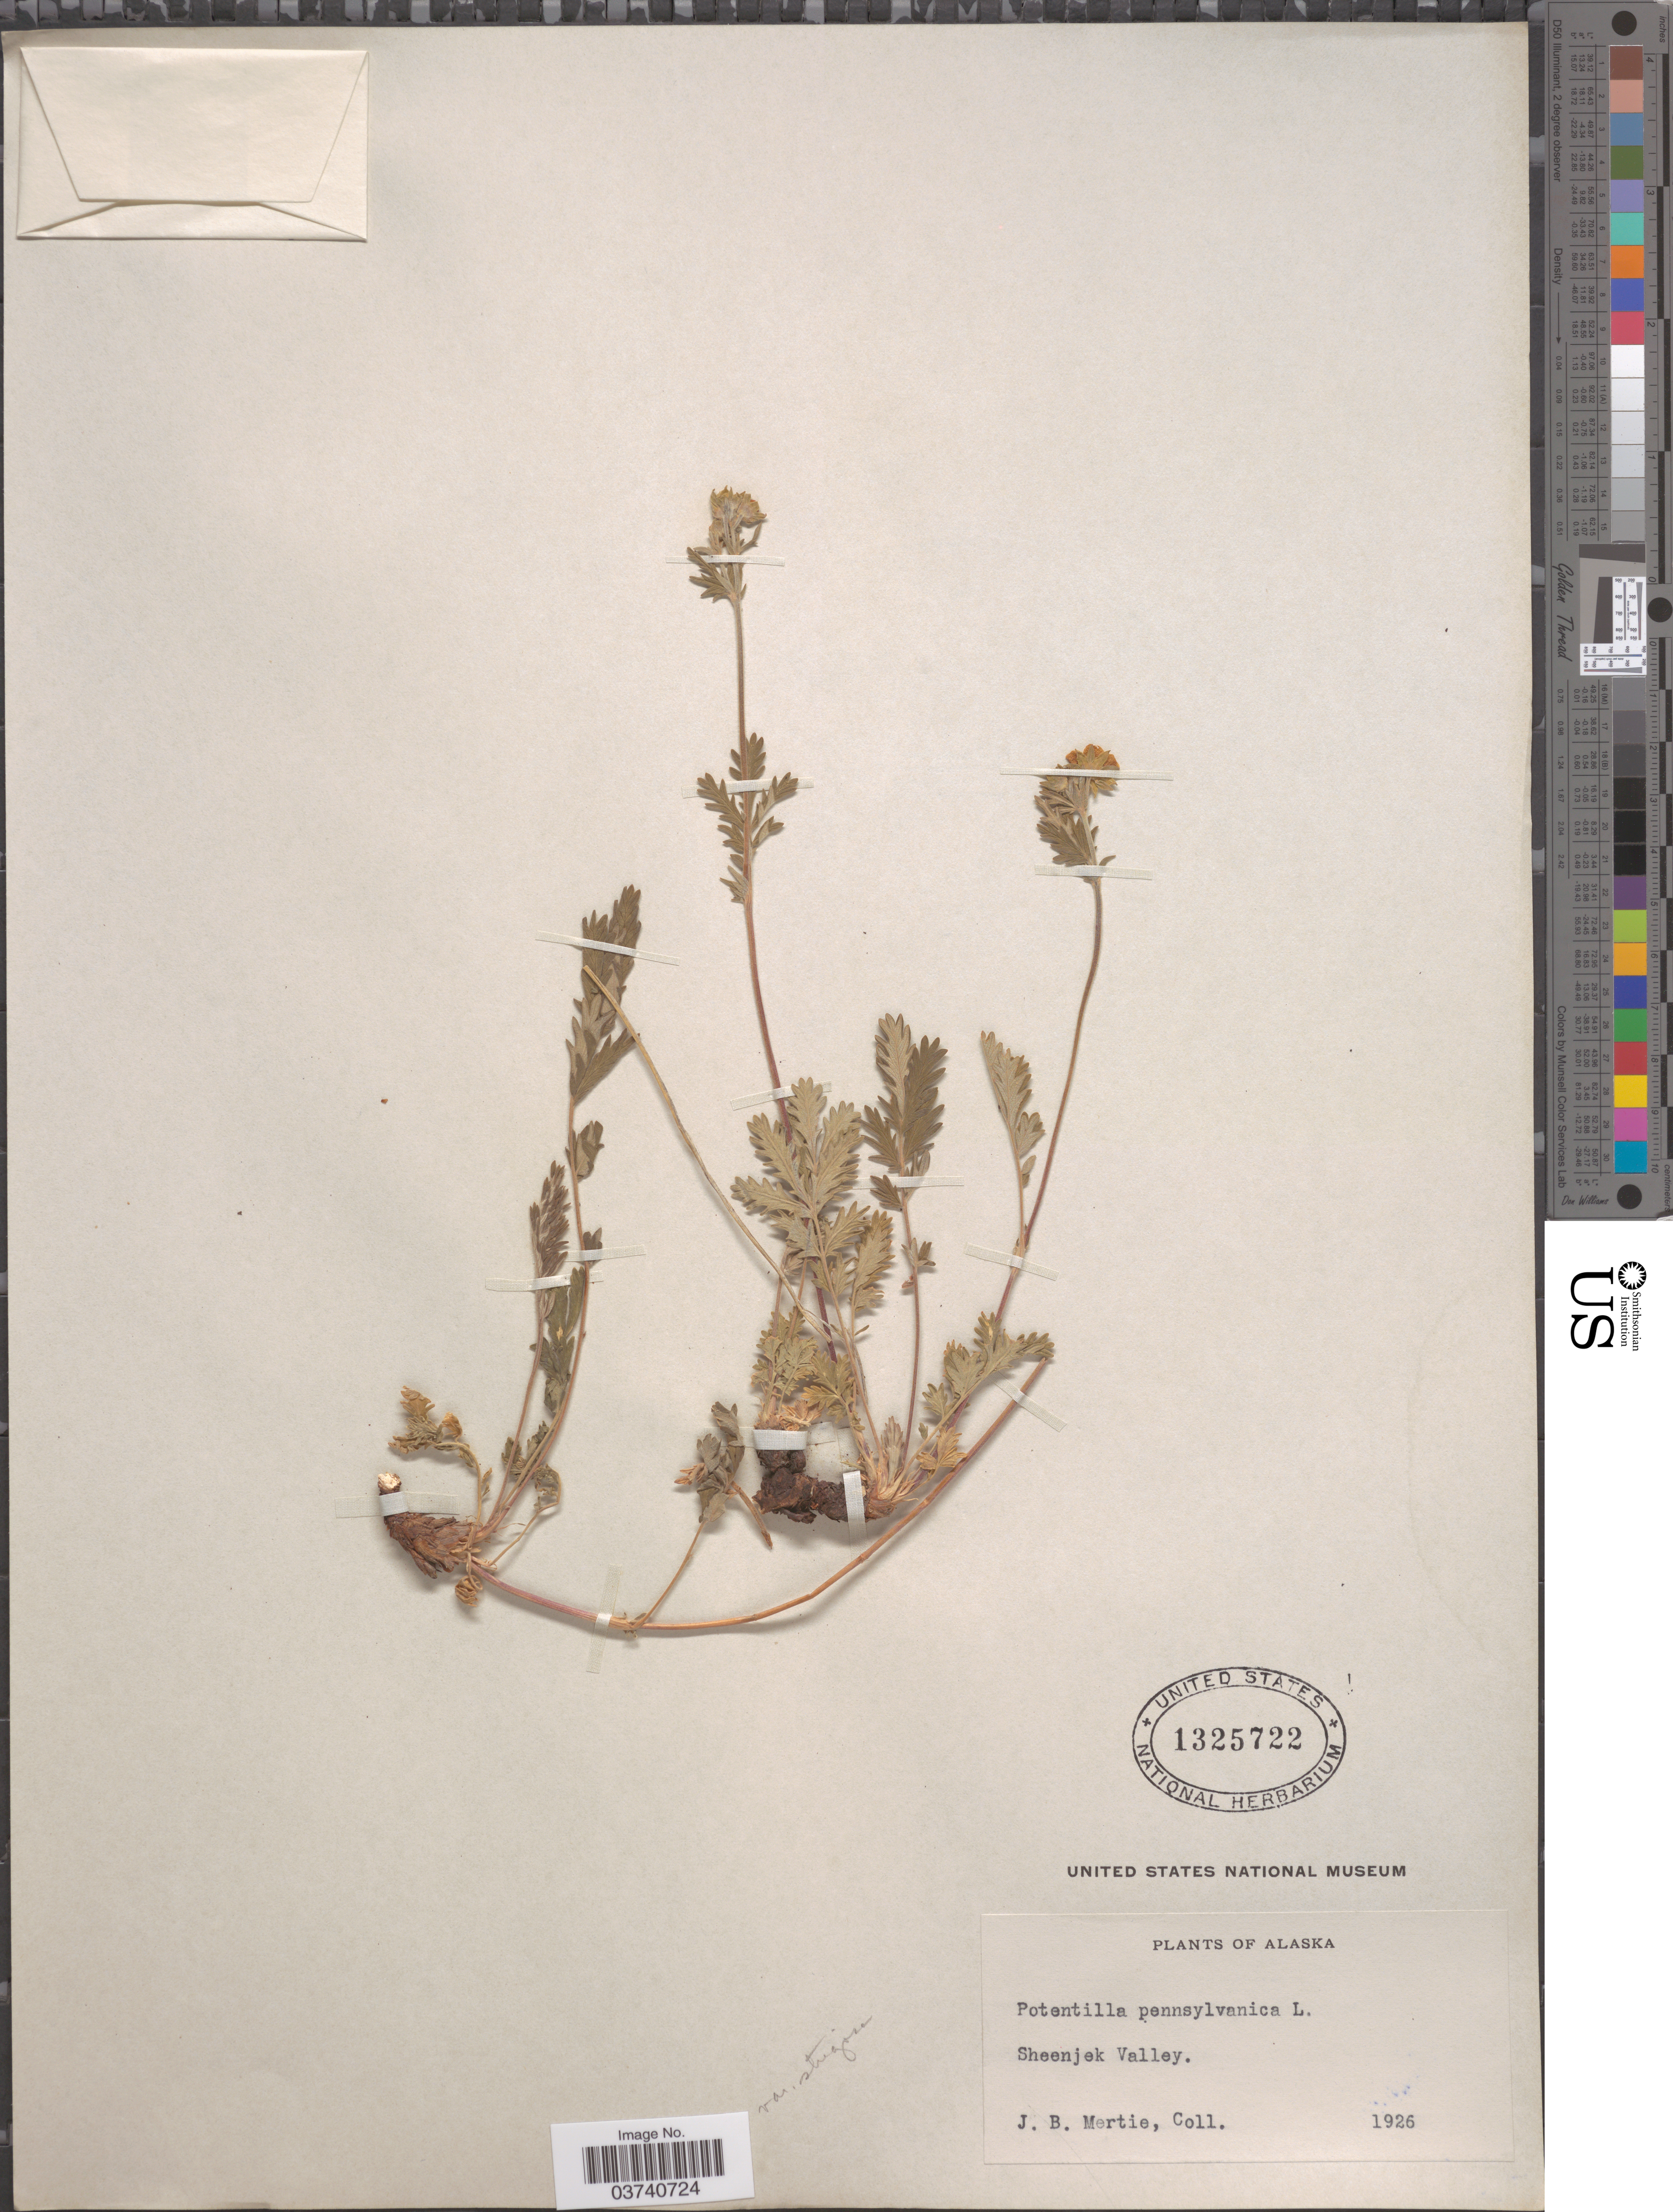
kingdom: Plantae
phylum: Tracheophyta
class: Magnoliopsida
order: Rosales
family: Rosaceae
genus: Potentilla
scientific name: Potentilla pensylvanica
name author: L.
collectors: J. Mertie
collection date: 1926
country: United States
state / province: Alaska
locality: Sheenjek Valley.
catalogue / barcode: US 1325722